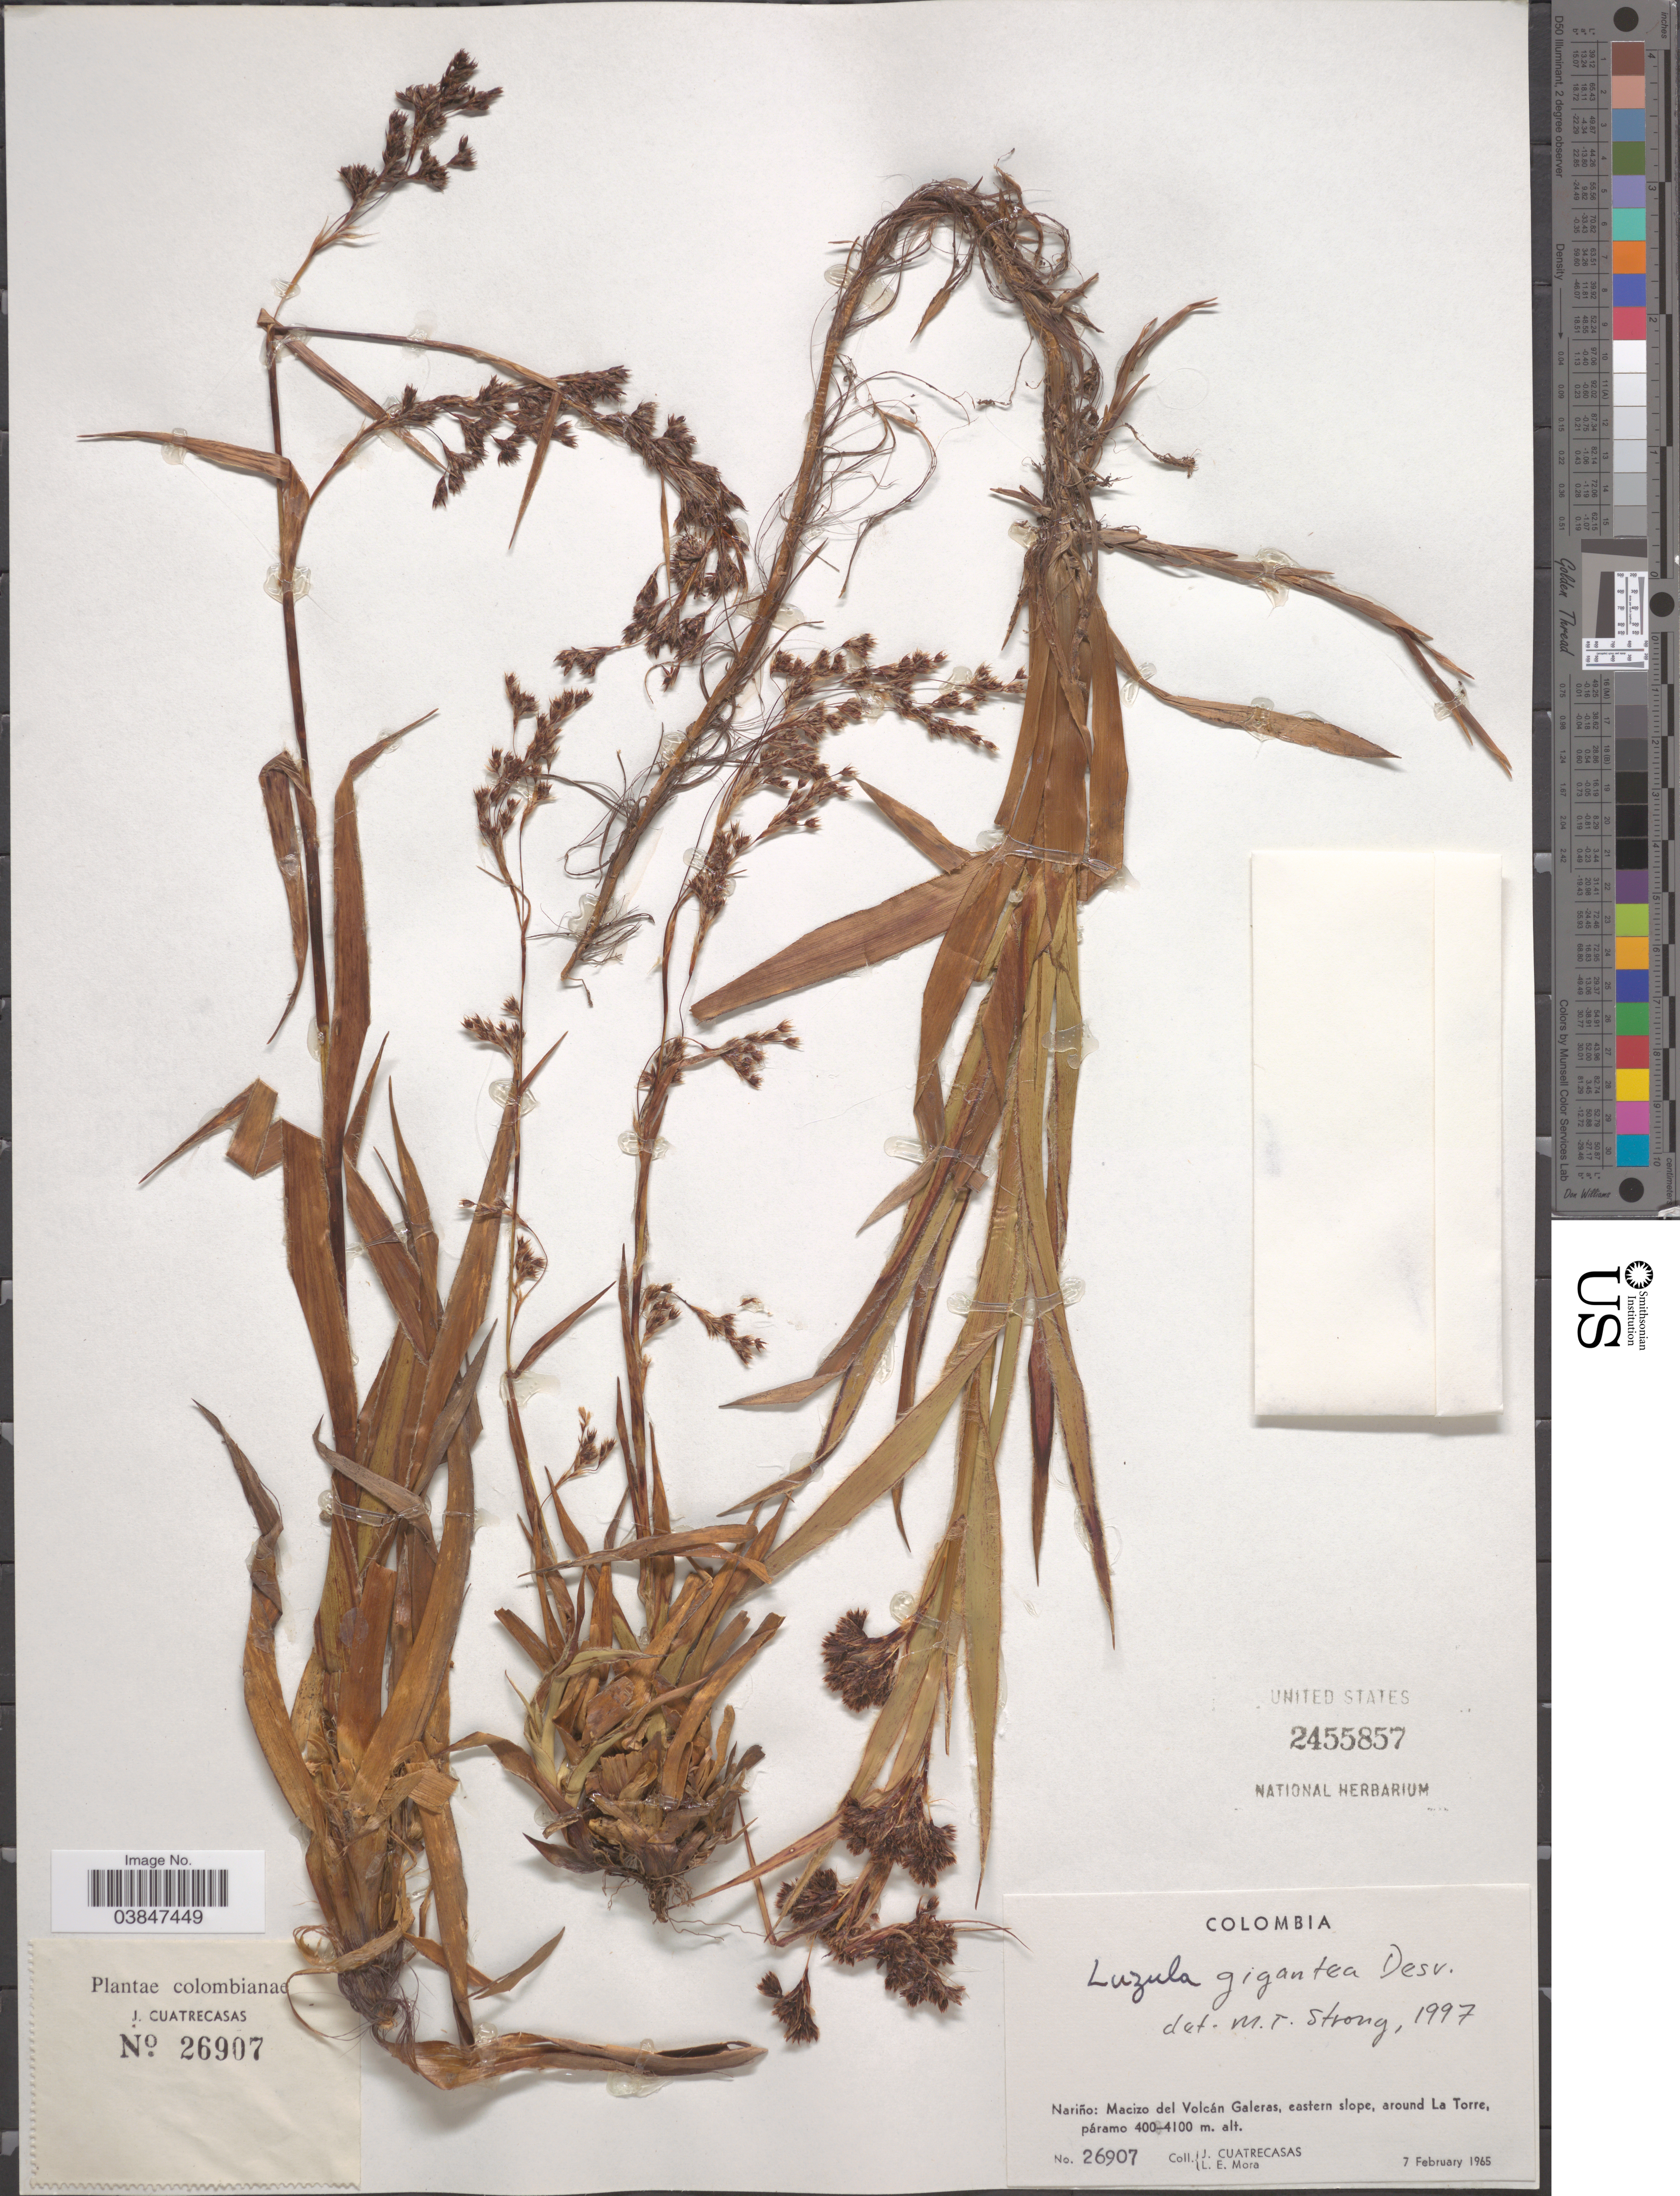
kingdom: Plantae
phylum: Tracheophyta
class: Liliopsida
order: Poales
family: Juncaceae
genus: Luzula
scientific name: Luzula gigantea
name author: Desv.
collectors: J. Cuatrecasas & L. Mora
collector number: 26907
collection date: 1965-02-07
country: Colombia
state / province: Nariño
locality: Macizo del Volcán Galeras, eastern slope, around La Torre, páramo.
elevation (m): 400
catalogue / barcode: US 2455857